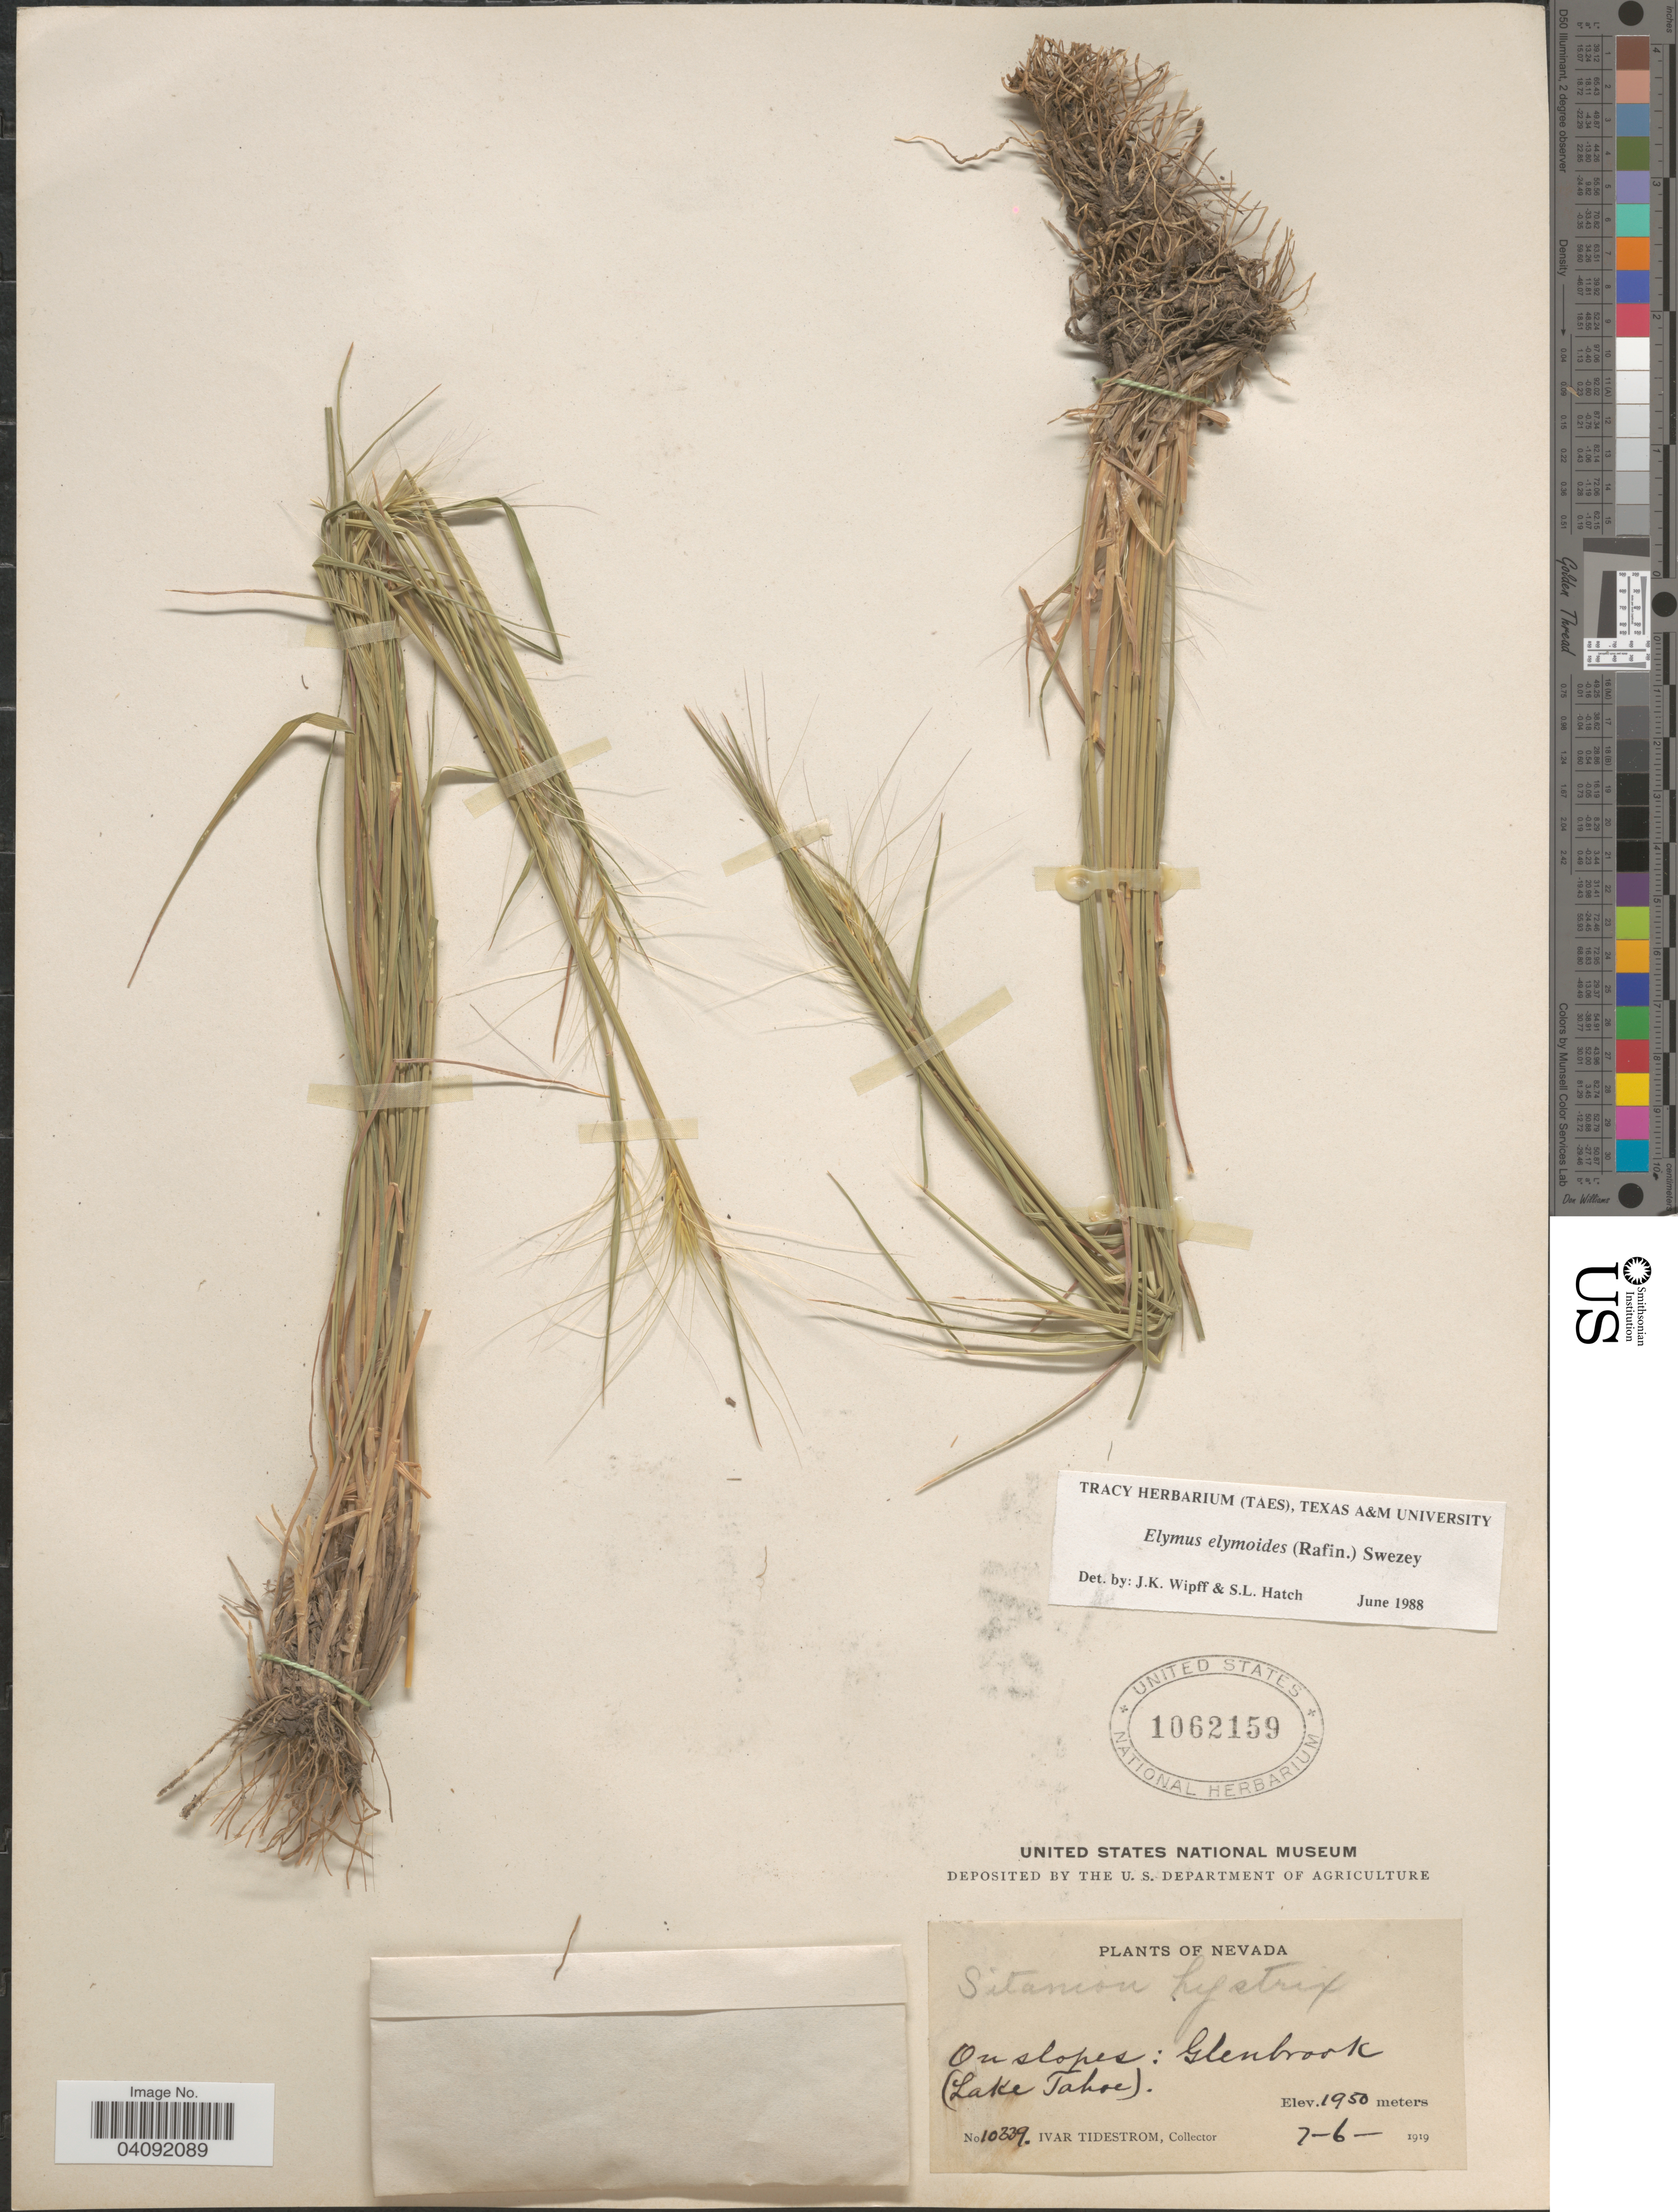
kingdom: Plantae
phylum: Tracheophyta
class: Liliopsida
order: Poales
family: Poaceae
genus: Elymus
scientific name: Elymus elymoides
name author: (Raf.) Swezey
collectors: I. F. Tidestrom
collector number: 10339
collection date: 1919-07-06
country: United States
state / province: Nevada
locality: On slopes: Glenbrook (Lake Tahoe).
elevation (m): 1950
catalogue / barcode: US 1062159